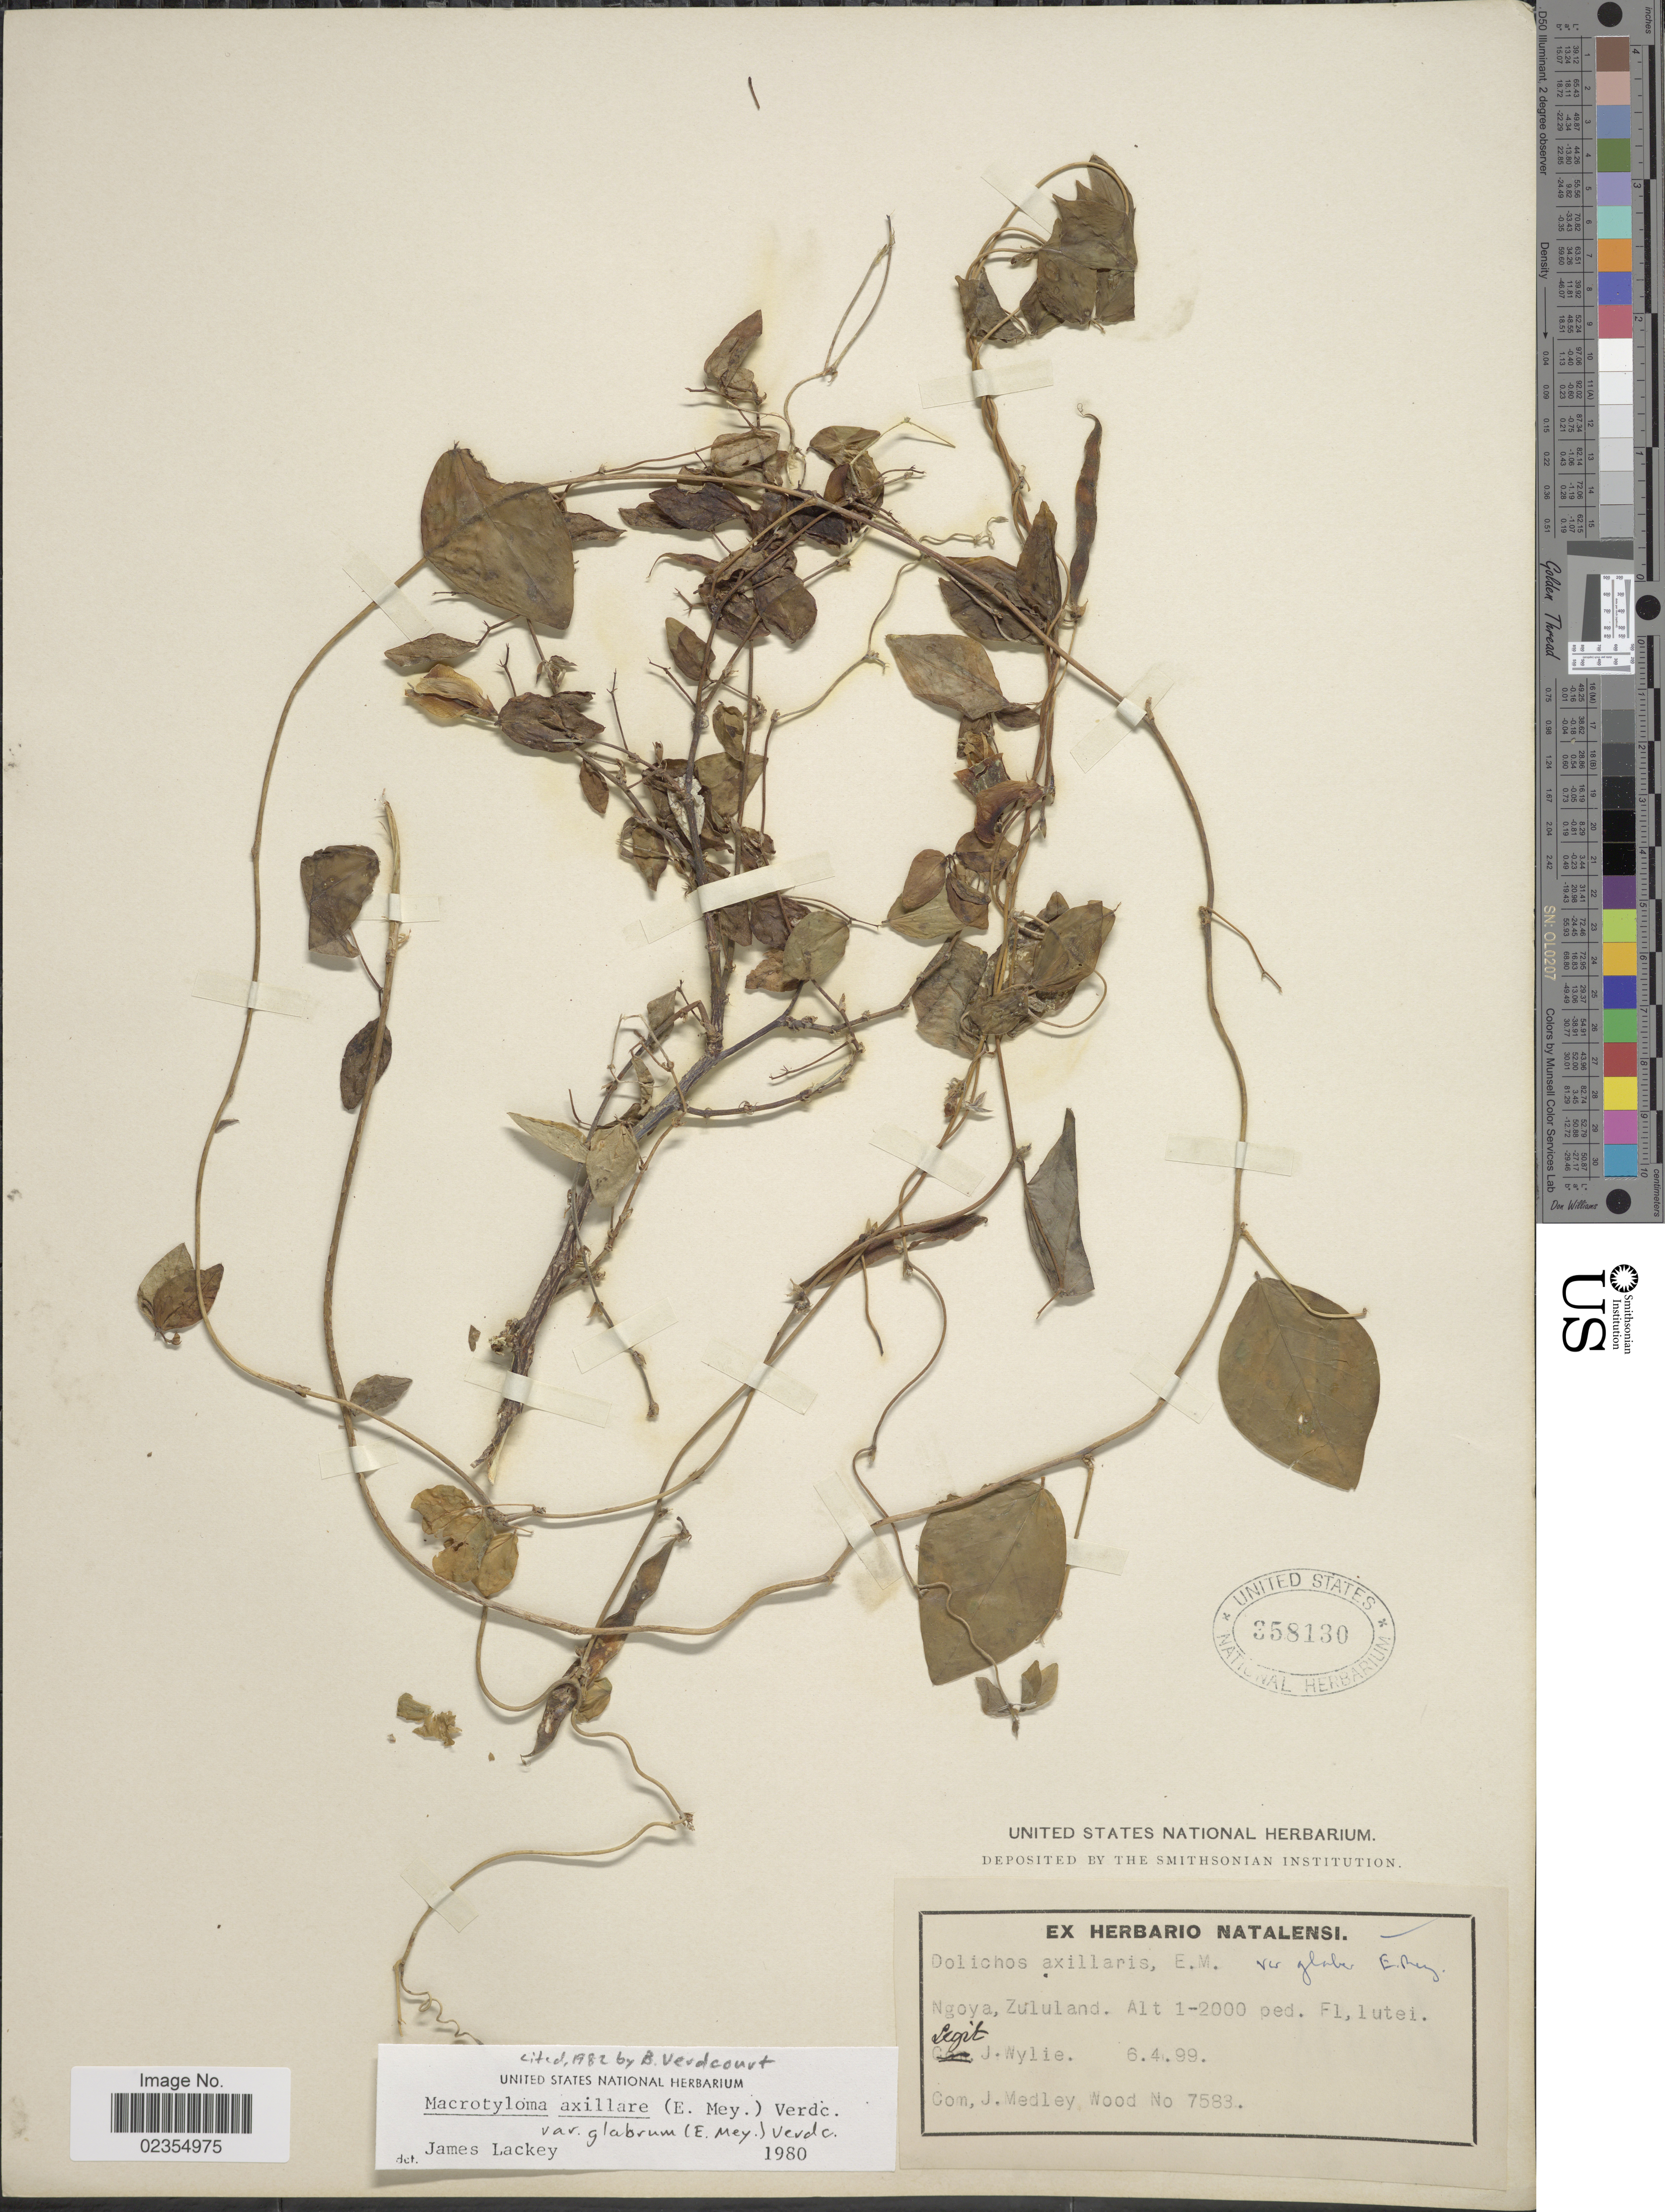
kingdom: Plantae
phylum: Tracheophyta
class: Magnoliopsida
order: Fabales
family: Fabaceae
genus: Macrotyloma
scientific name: Macrotyloma axillare var. glabrum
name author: (E. Mey.) Verdc.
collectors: J. Wylie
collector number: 7583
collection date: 1899-04-06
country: South Africa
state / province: KwaZulu-Natal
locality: Ngoya, Zululand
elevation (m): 305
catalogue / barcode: US 358130